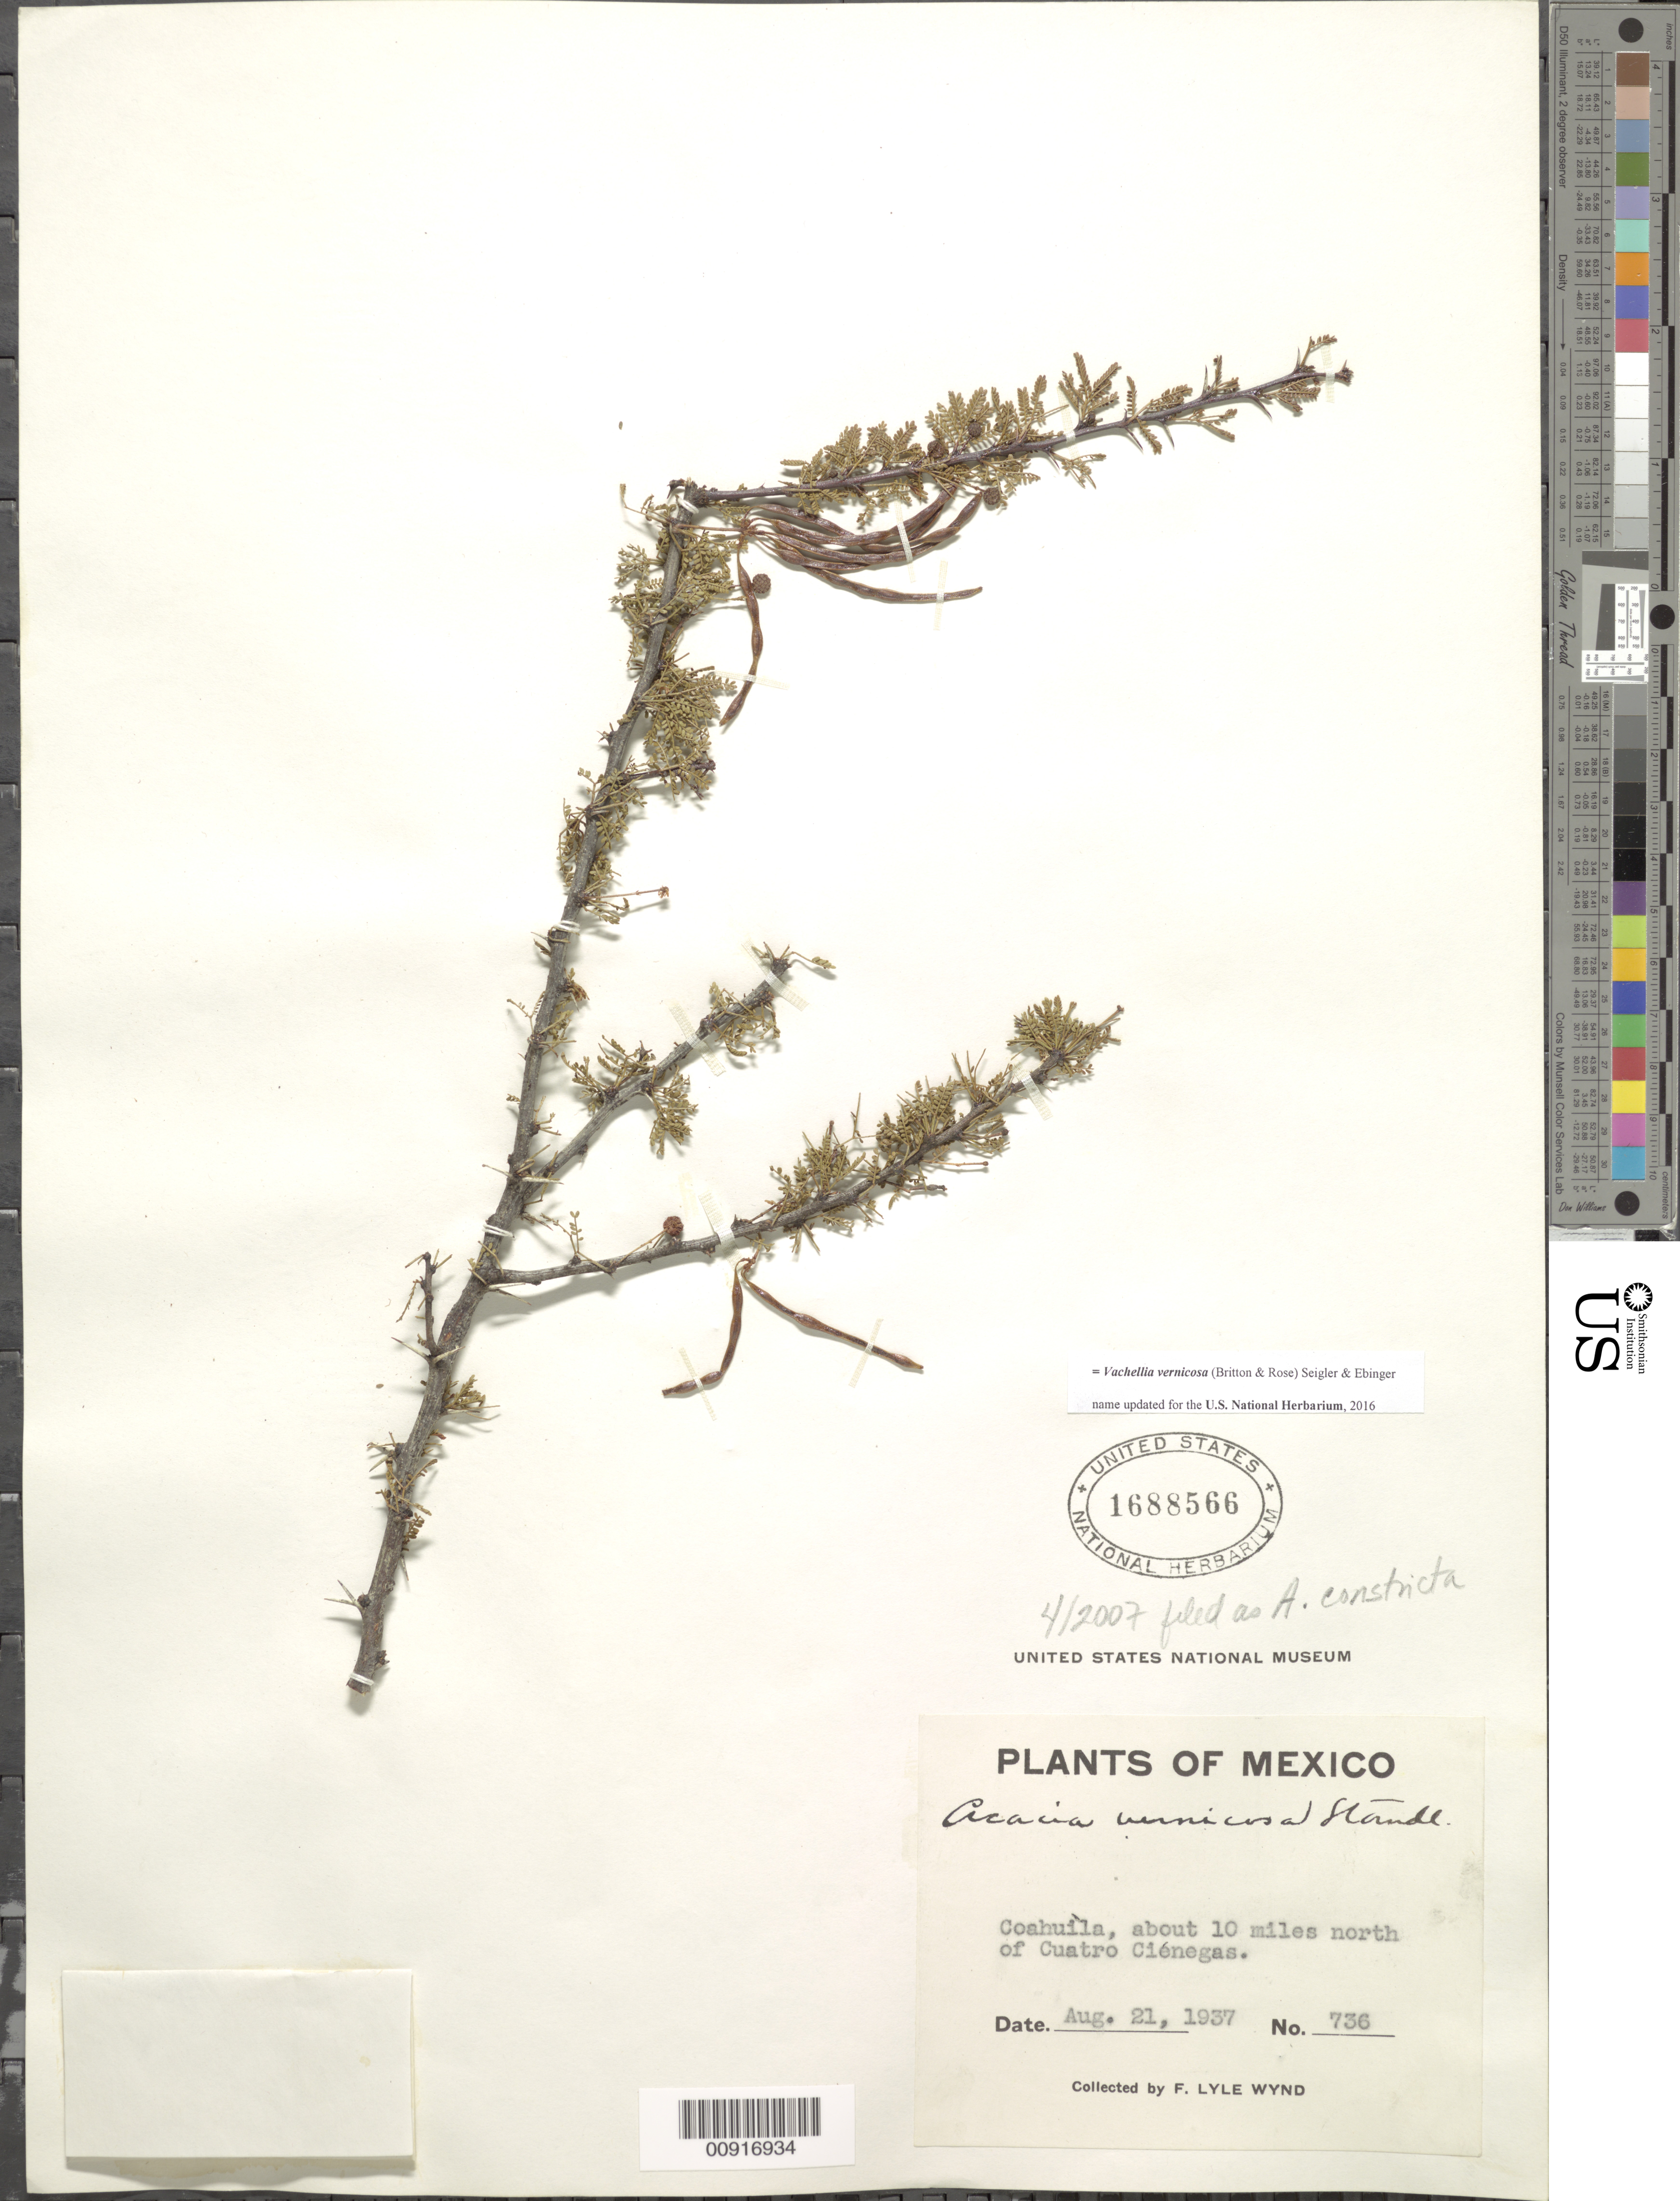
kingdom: Plantae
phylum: Tracheophyta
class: Magnoliopsida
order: Fabales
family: Fabaceae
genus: Vachellia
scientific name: Vachellia vernicosa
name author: (Britton & Rose) Seigler & Ebinger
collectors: F. L. Wynd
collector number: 736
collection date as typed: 21 Aug 1937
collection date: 1937-08-21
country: Mexico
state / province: Coahuila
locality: Coahuila, about 10 miles north of Cuatro Ciénegas.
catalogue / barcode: US 1688566